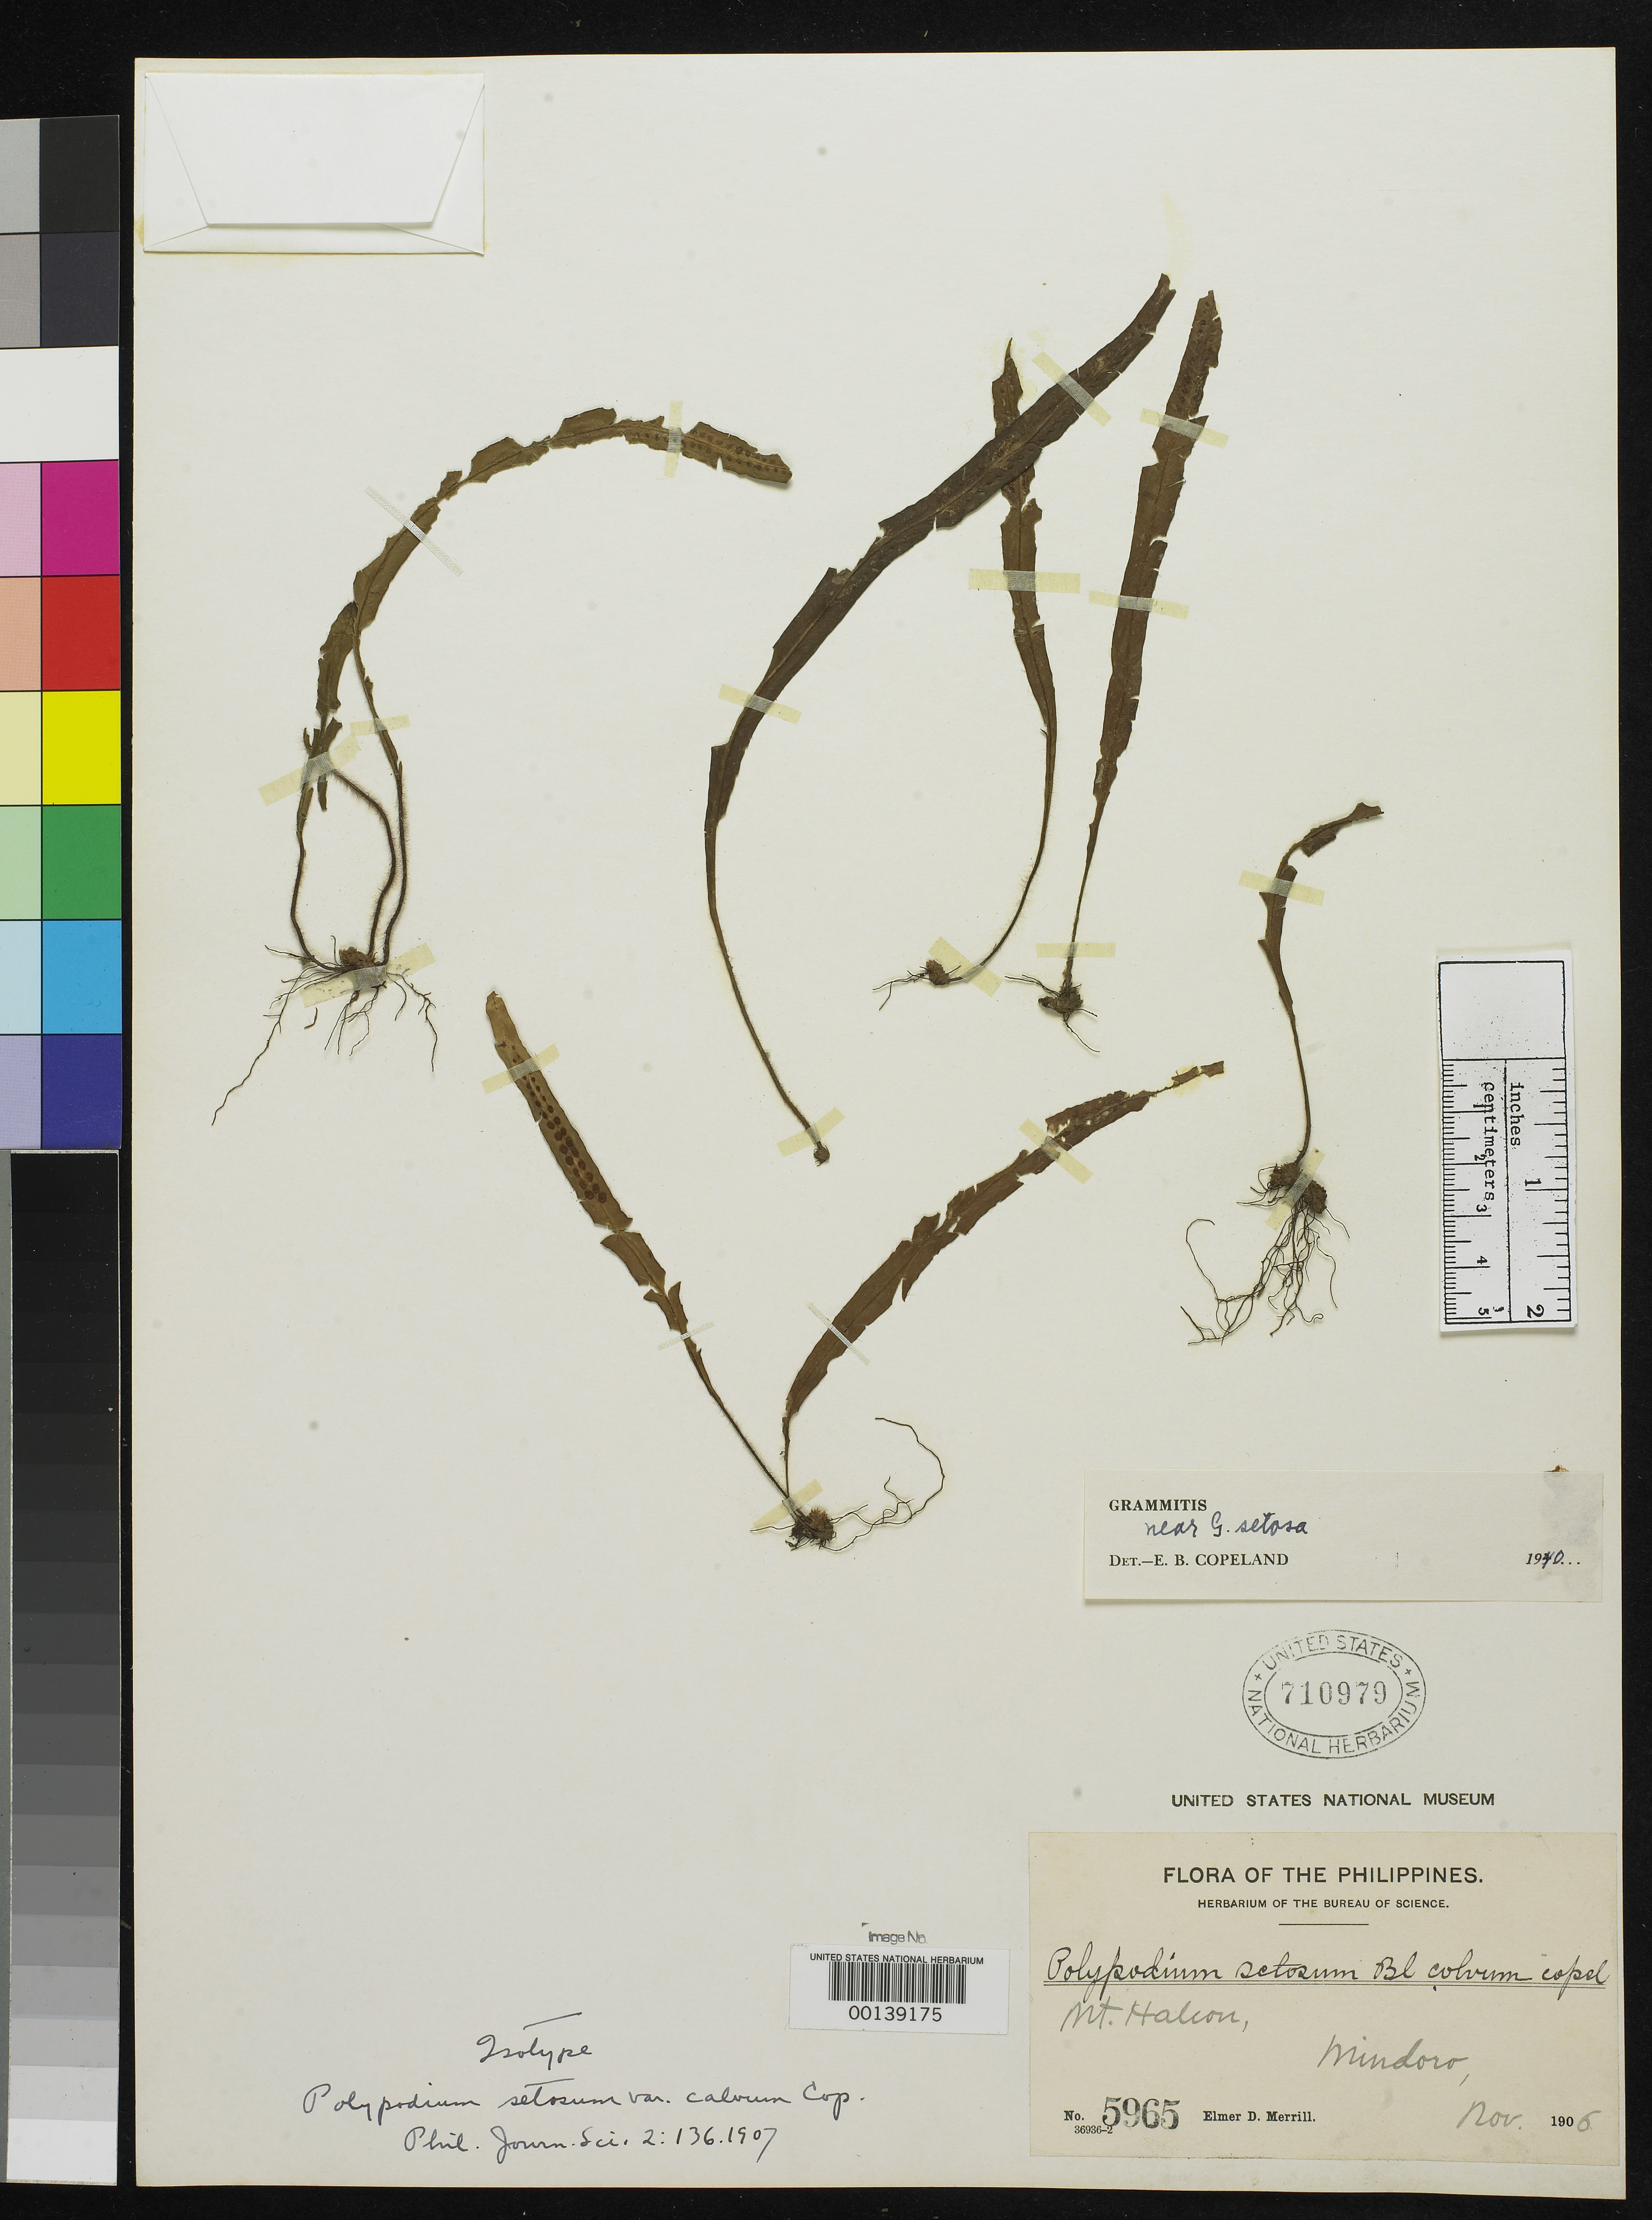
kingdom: Plantae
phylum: Tracheophyta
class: Polypodiopsida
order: Polypodiales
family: Polypodiaceae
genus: Polypodium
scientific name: Polypodium setosum var. calvum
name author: Copel.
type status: Isotype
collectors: E. D. Merrill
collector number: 5965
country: Philippines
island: Mindoro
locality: Mount Halcon.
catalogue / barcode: US 710979